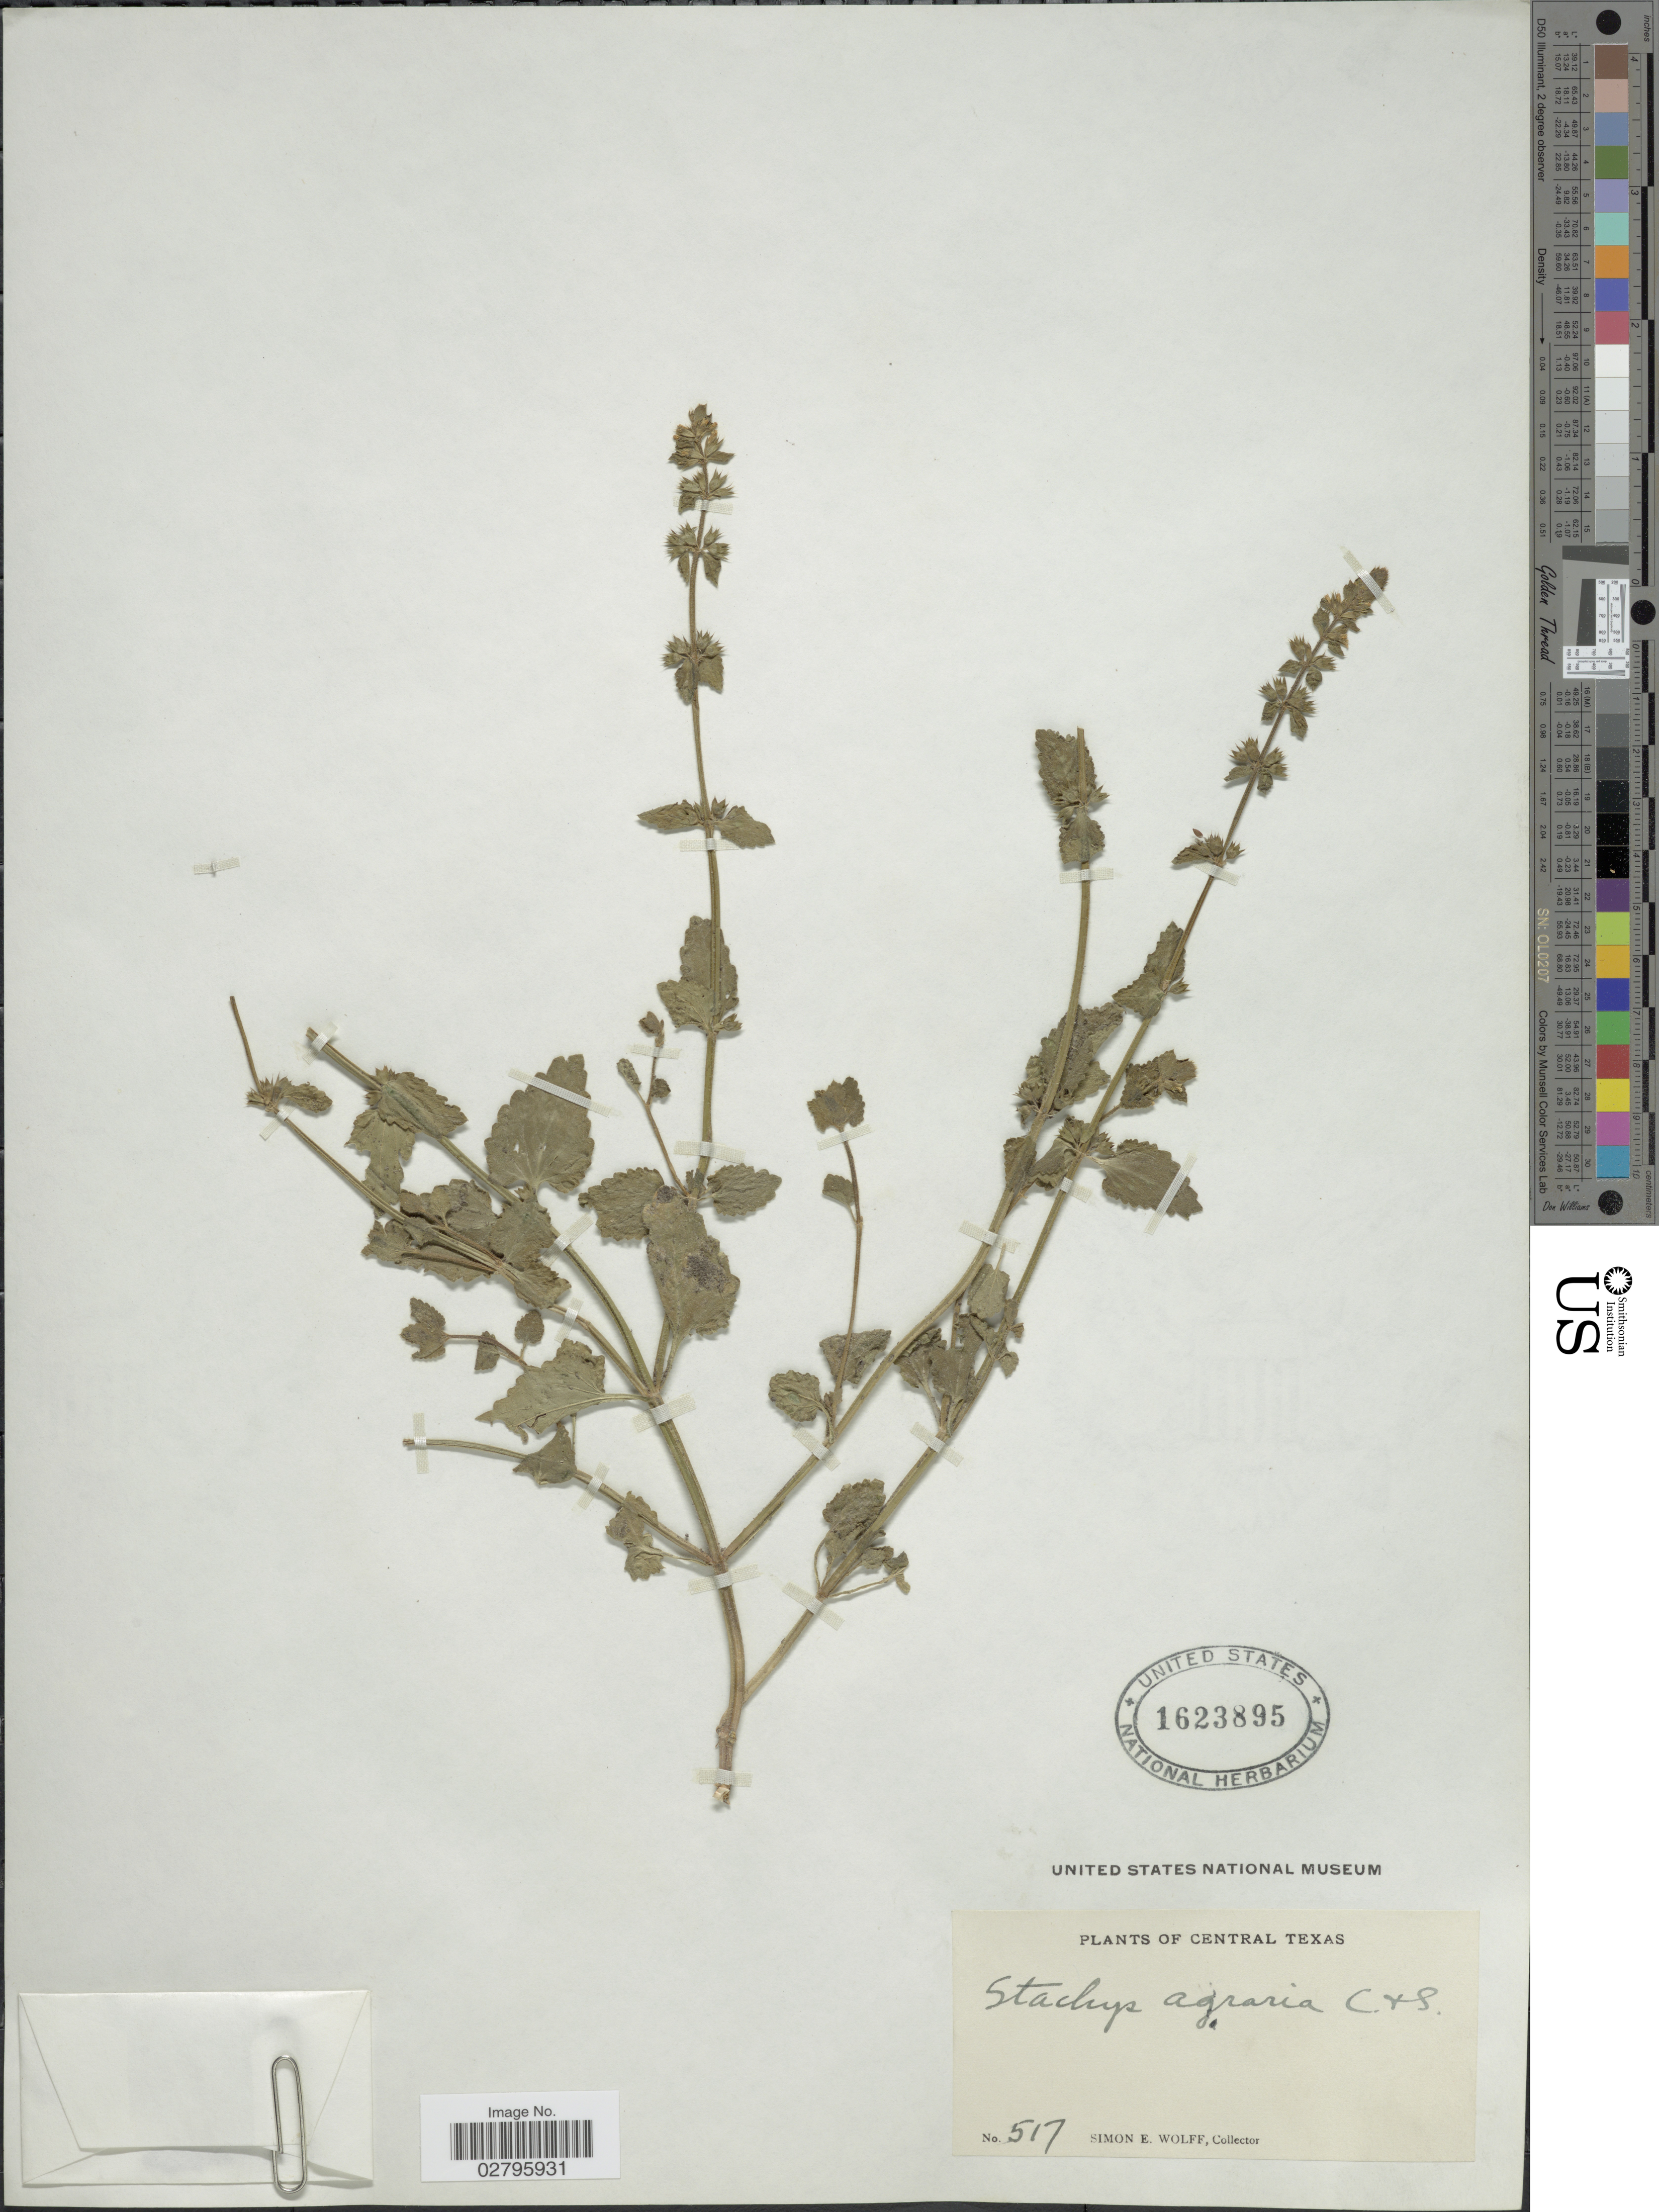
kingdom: Plantae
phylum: Tracheophyta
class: Magnoliopsida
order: Lamiales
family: Lamiaceae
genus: Stachys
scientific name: Stachys agraria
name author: Schltdl. & Cham.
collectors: S. E. Wolff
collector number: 517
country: United States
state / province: Texas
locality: Central Texas.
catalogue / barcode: US 1623895